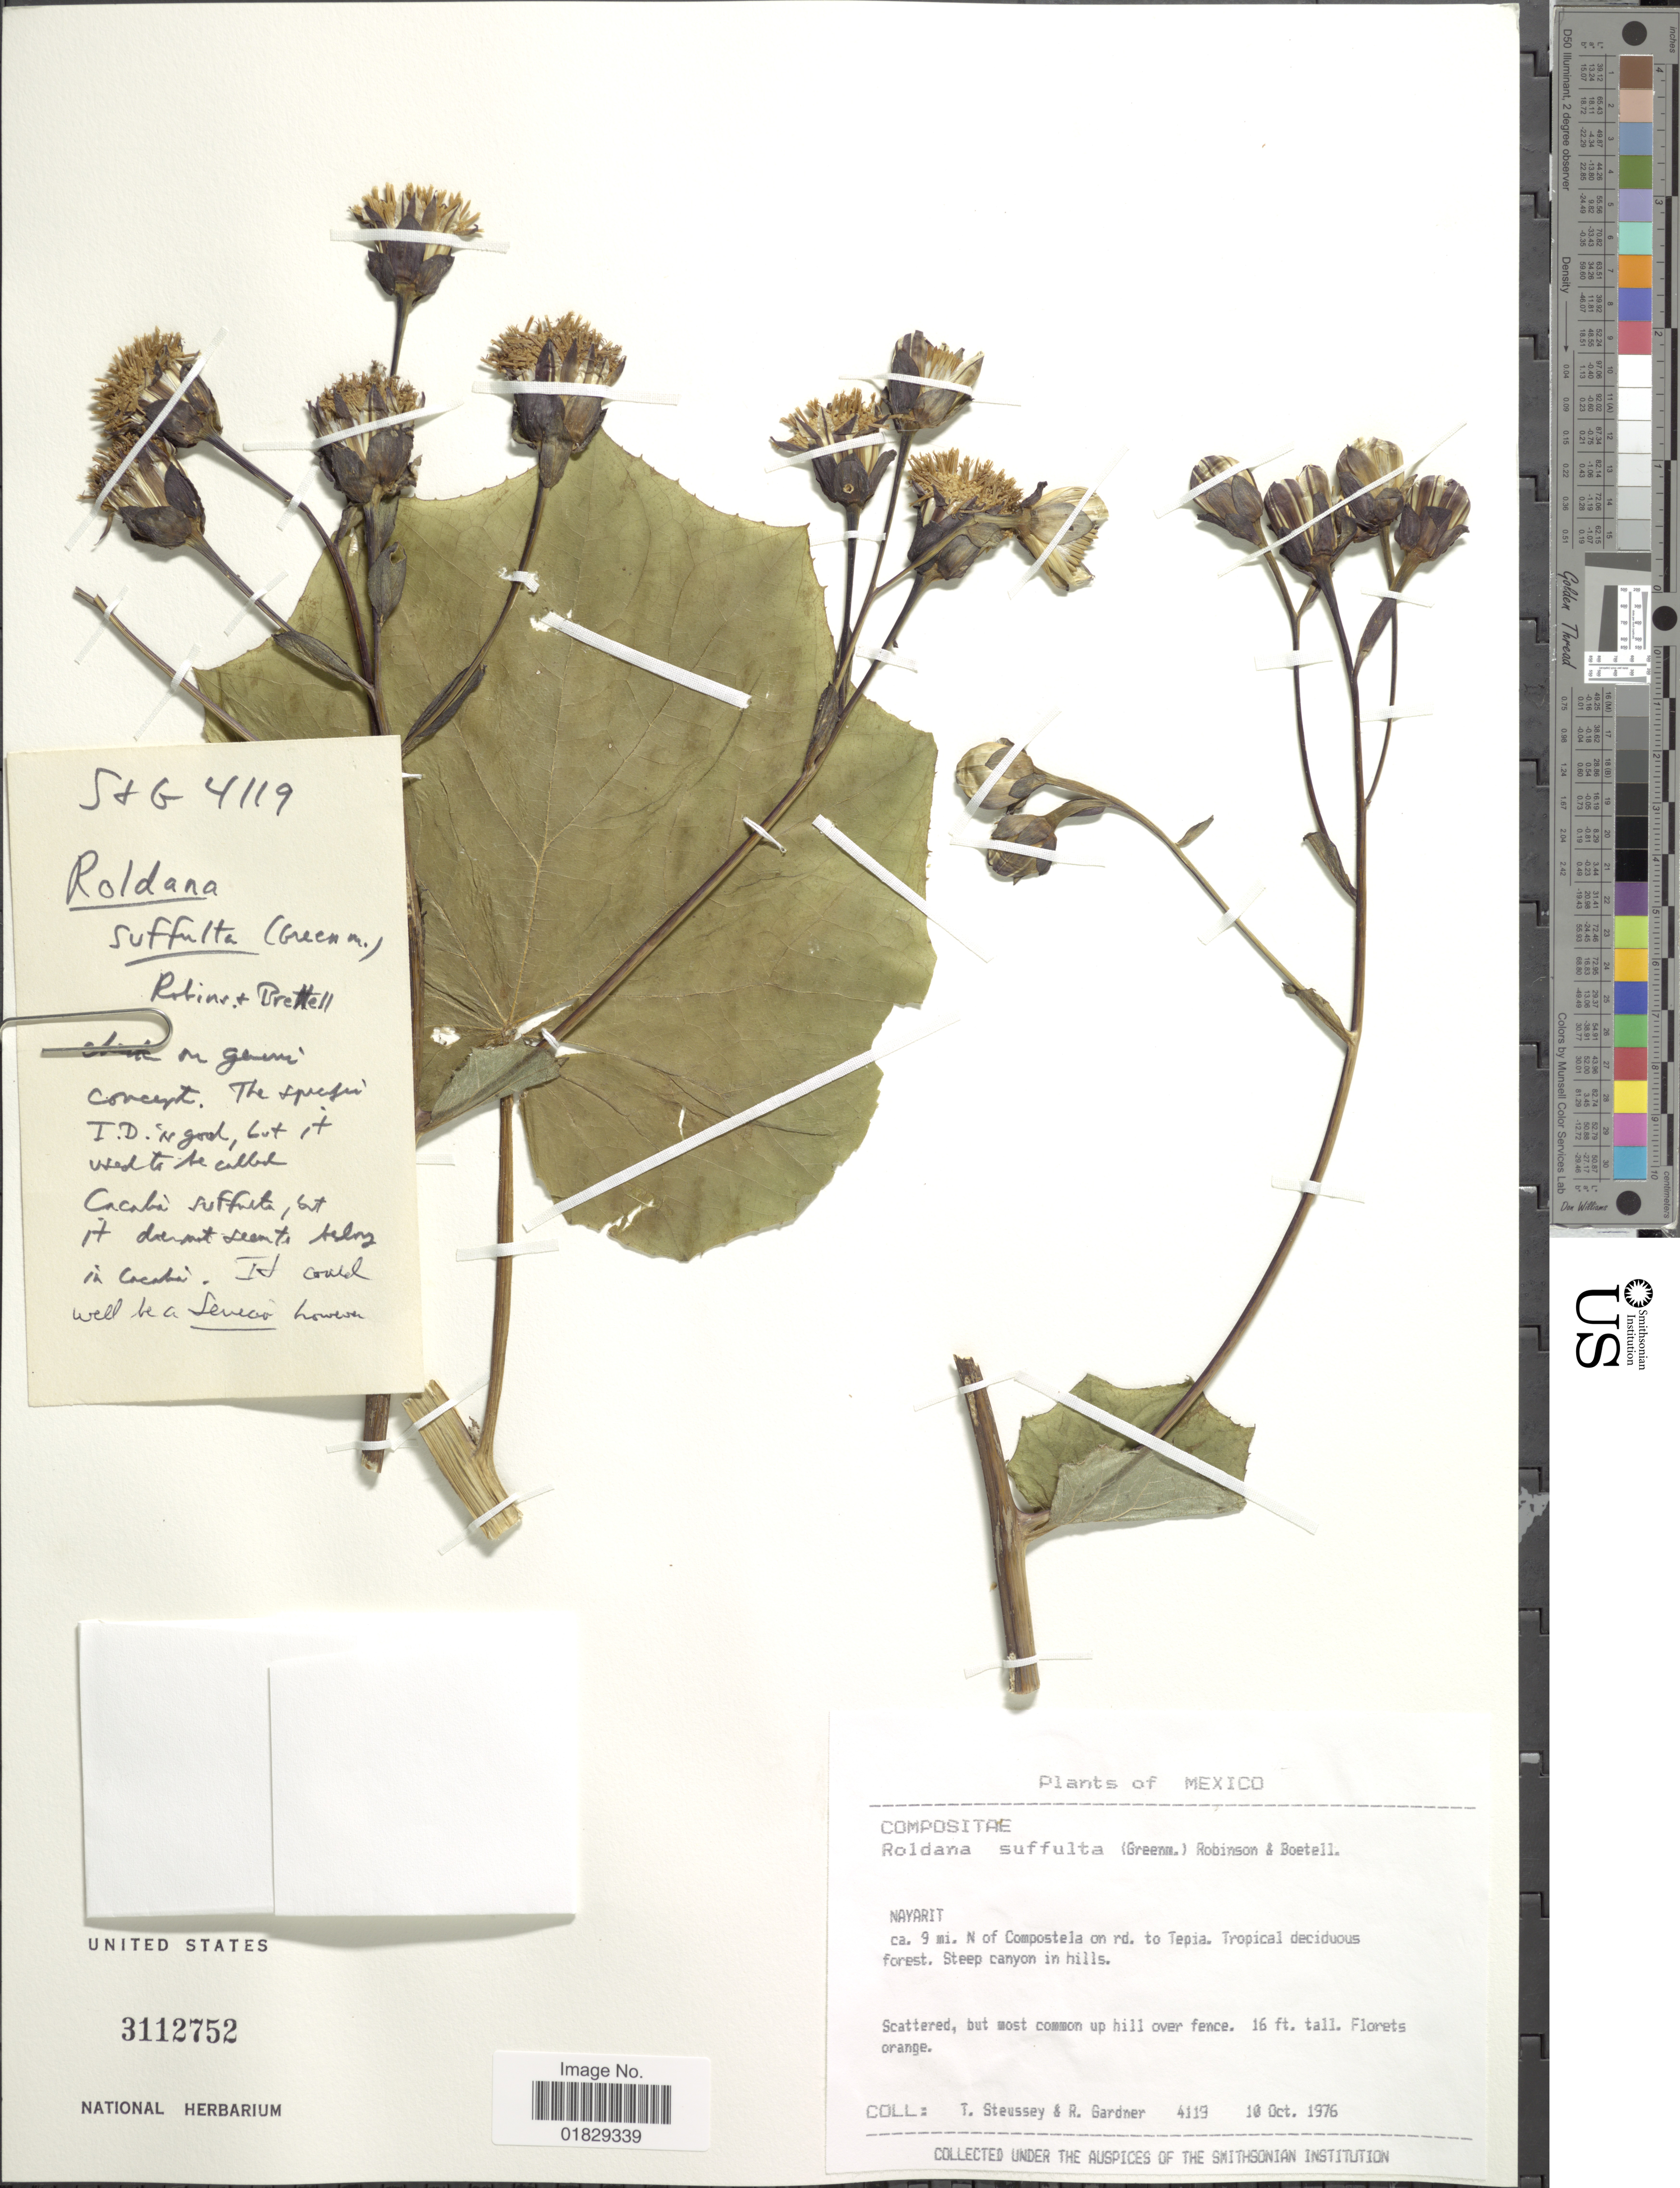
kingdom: Plantae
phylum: Tracheophyta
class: Magnoliopsida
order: Asterales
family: Asteraceae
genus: Roldana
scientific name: Roldana suffulta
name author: (Greenm.) H. Rob. & Brettell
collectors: T. Steussy & R. C. Gardner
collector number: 4119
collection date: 1976-10-10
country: Mexico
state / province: Nayarit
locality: Nayarit. Ca. 9 mi. N of Compostela on rd. to Tepia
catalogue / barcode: US 3112752